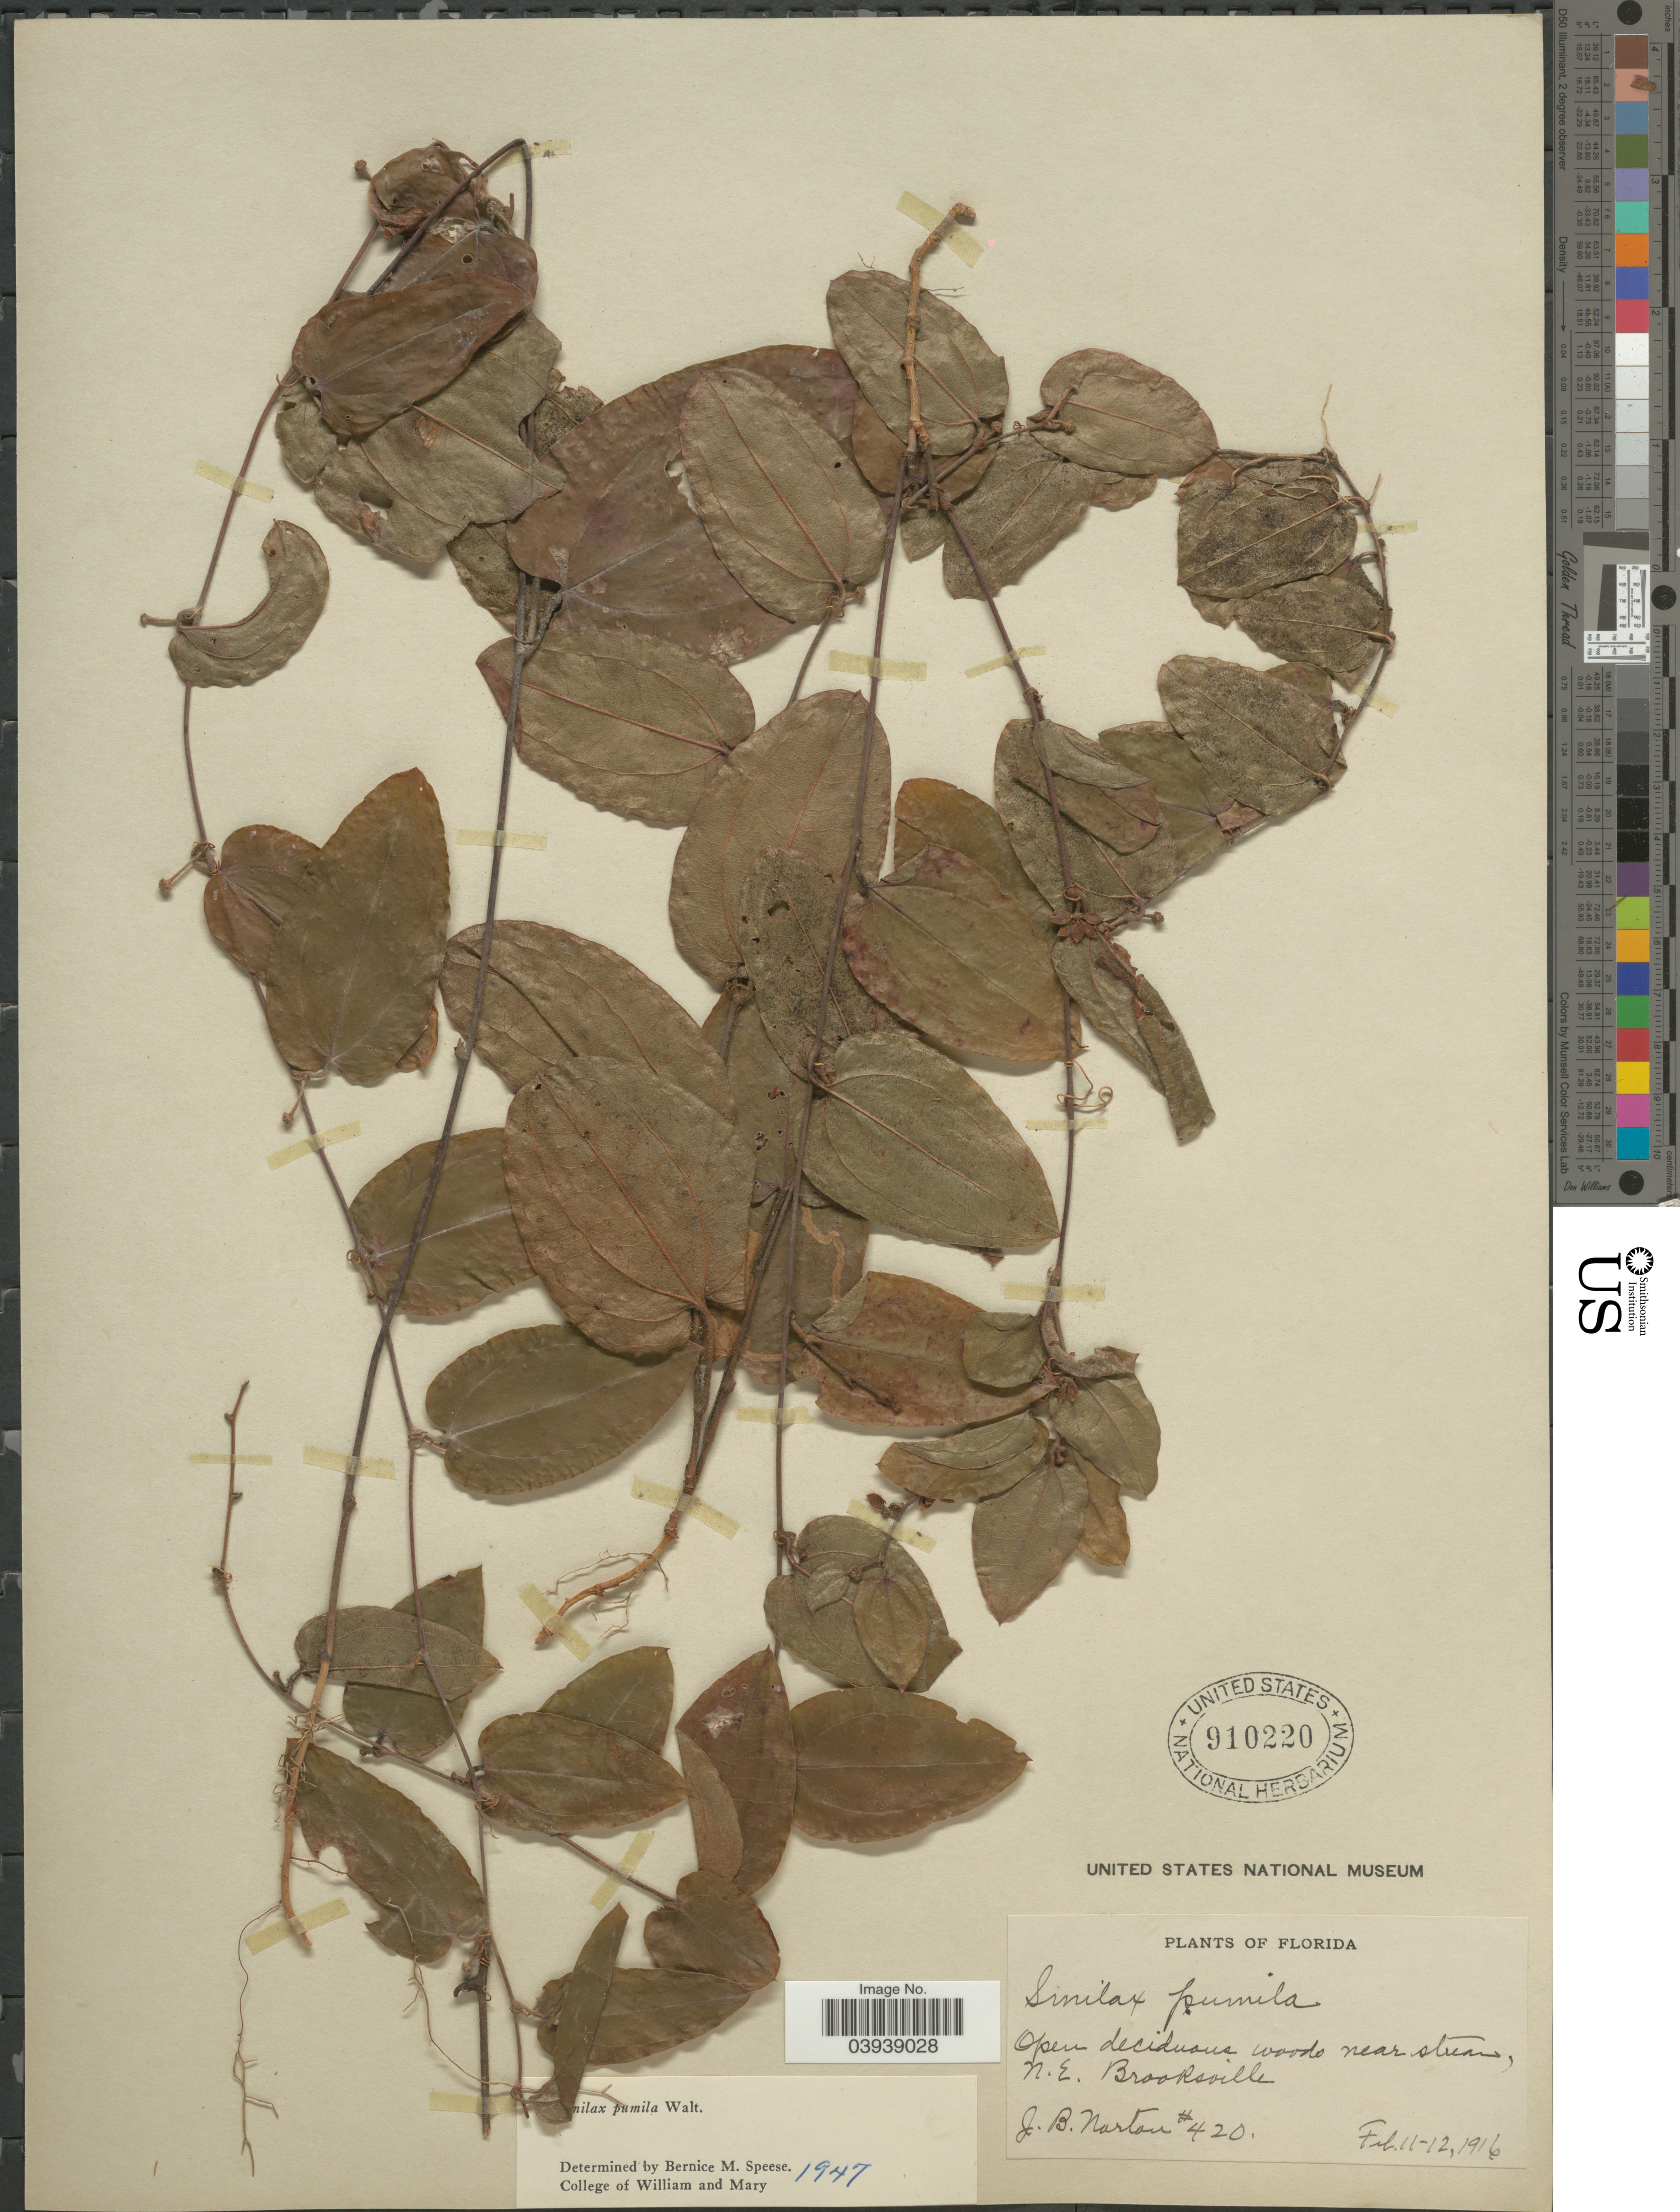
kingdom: Plantae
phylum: Tracheophyta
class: Liliopsida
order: Liliales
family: Smilacaceae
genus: Smilax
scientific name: Smilax pumila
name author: Walter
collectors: J. B. Norton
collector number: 420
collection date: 1916-02-11/1916-02-12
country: United States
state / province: Florida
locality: Open deciduous woods near stream, N. E. Brooksville.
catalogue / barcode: US 910220